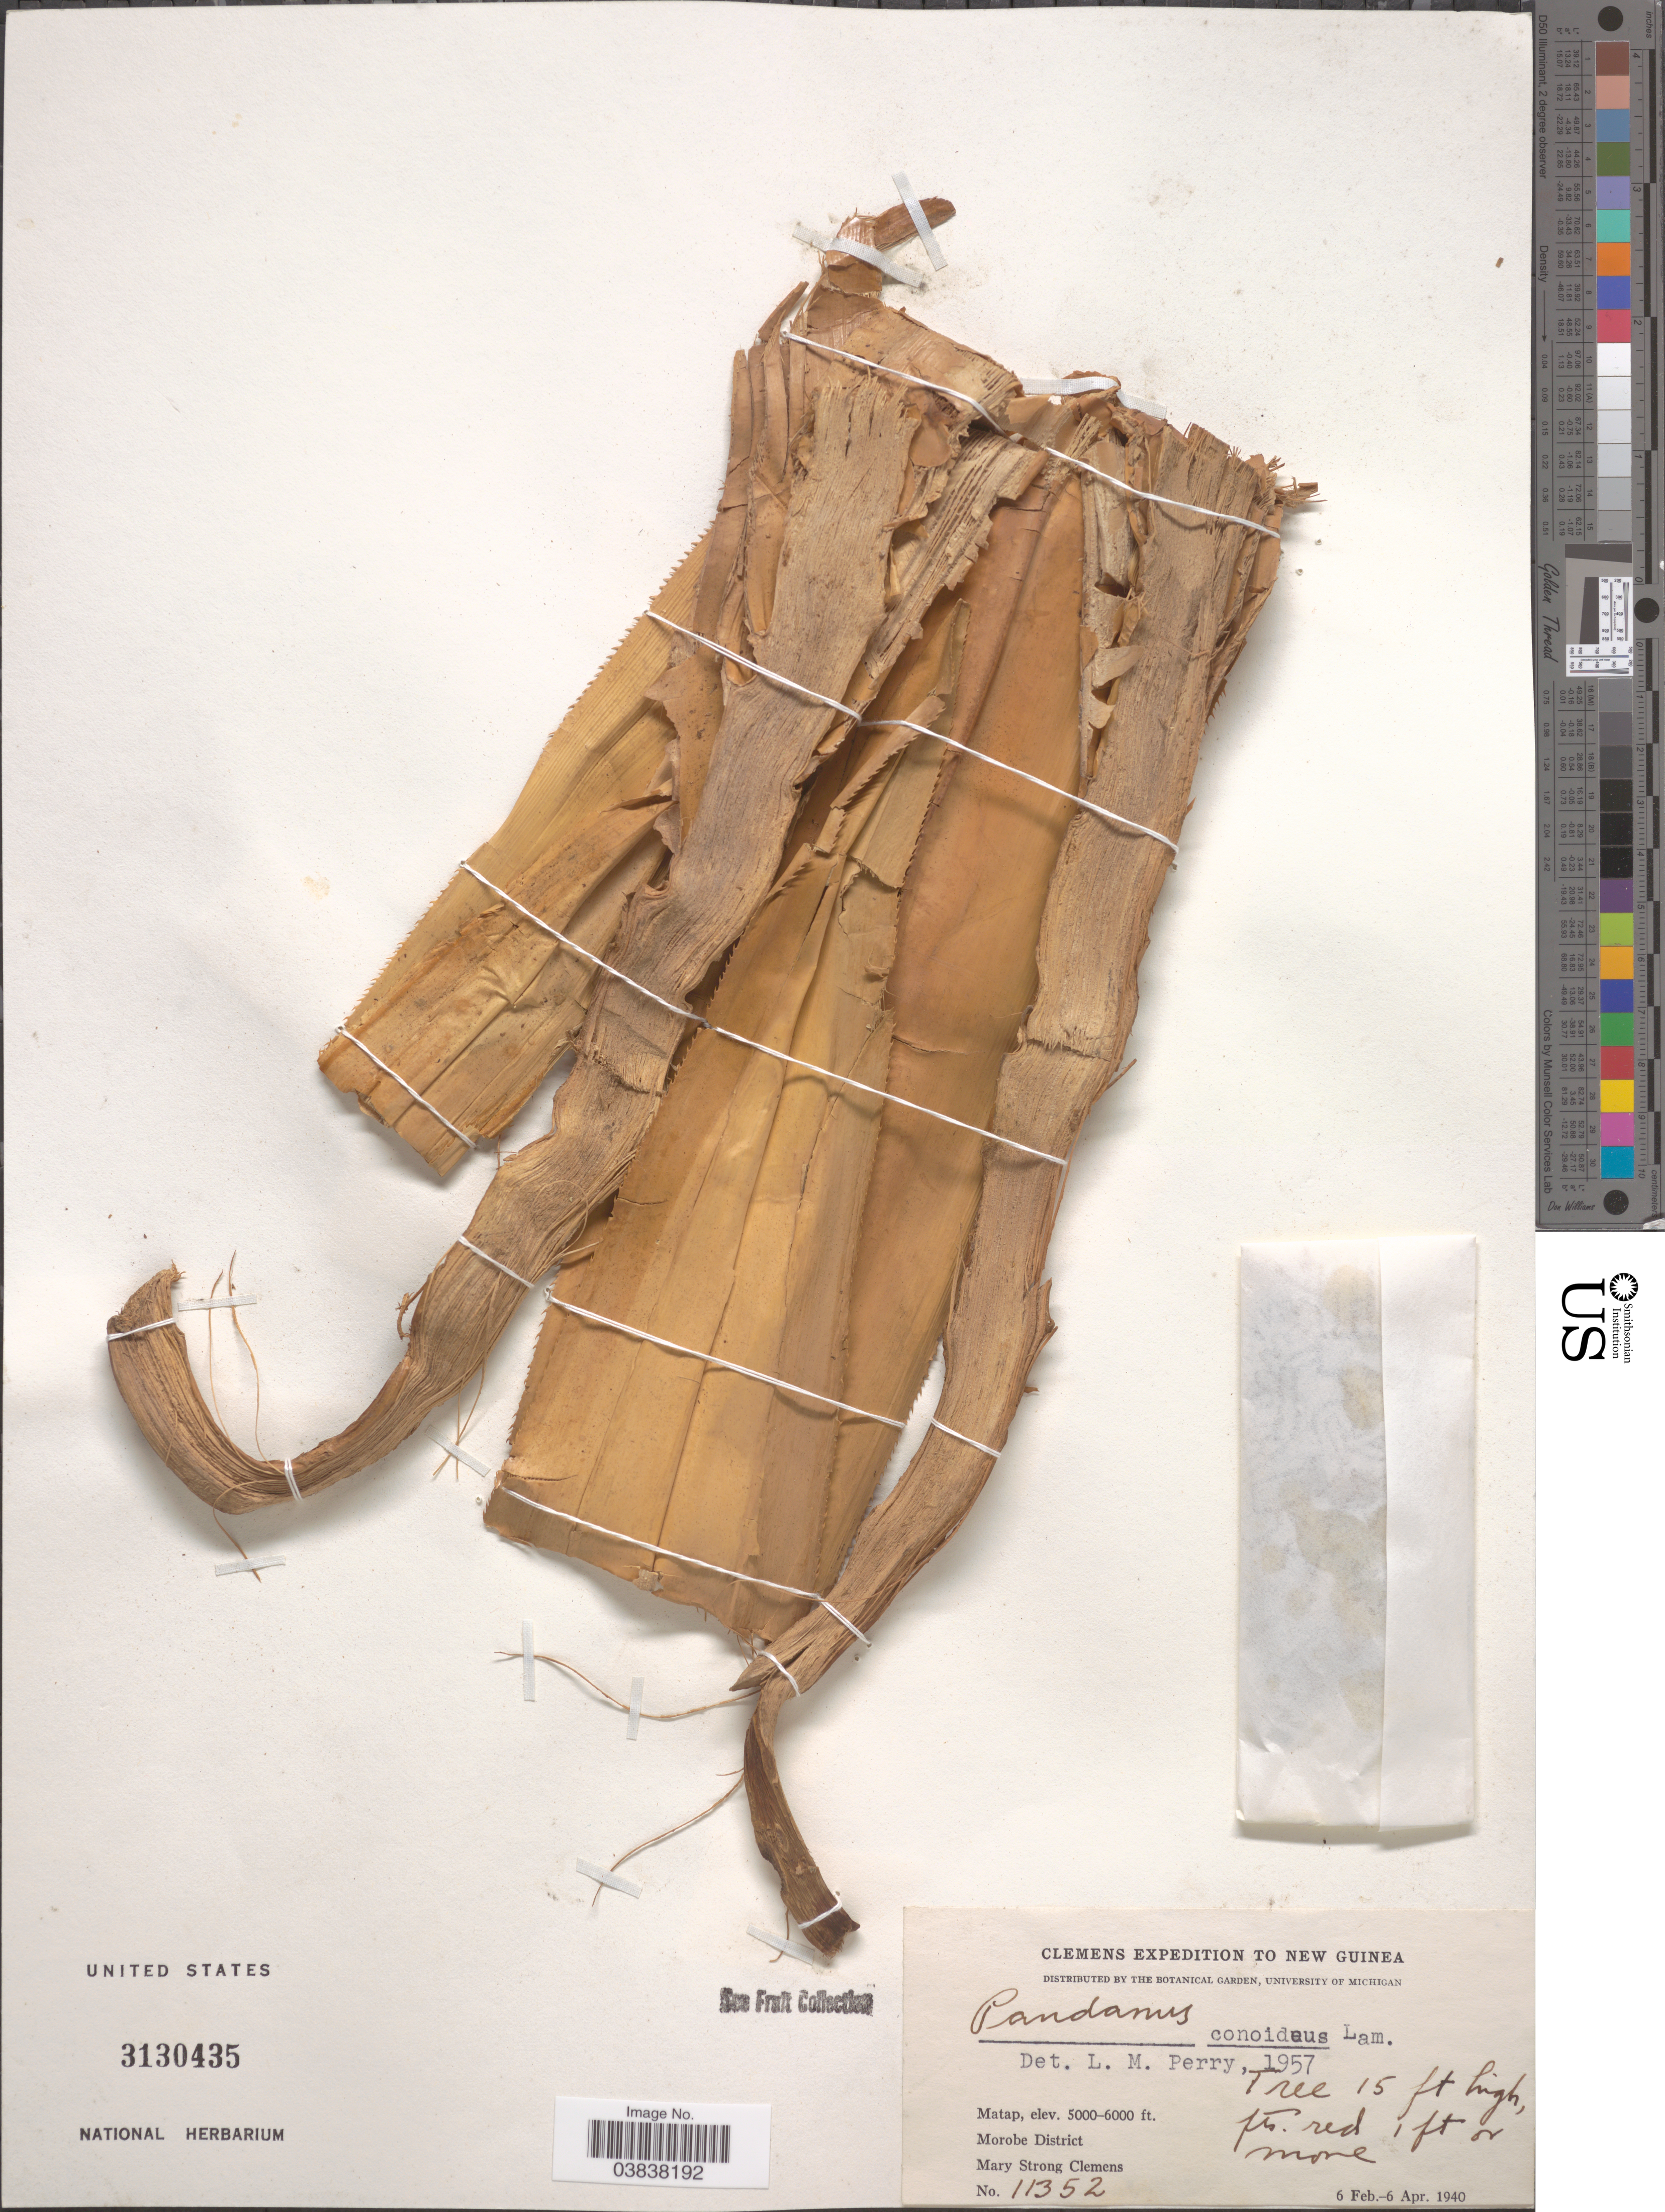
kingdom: Plantae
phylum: Tracheophyta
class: Liliopsida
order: Pandanales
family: Pandanaceae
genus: Pandanus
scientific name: Pandanus conoideus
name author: Lam.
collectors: M. S. Clemens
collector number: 11352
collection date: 1940-02-06/1940-04-06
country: Papua New Guinea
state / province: Morobe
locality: New Guinea. Matap. Morobe District.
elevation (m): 1524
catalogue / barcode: US 3130435